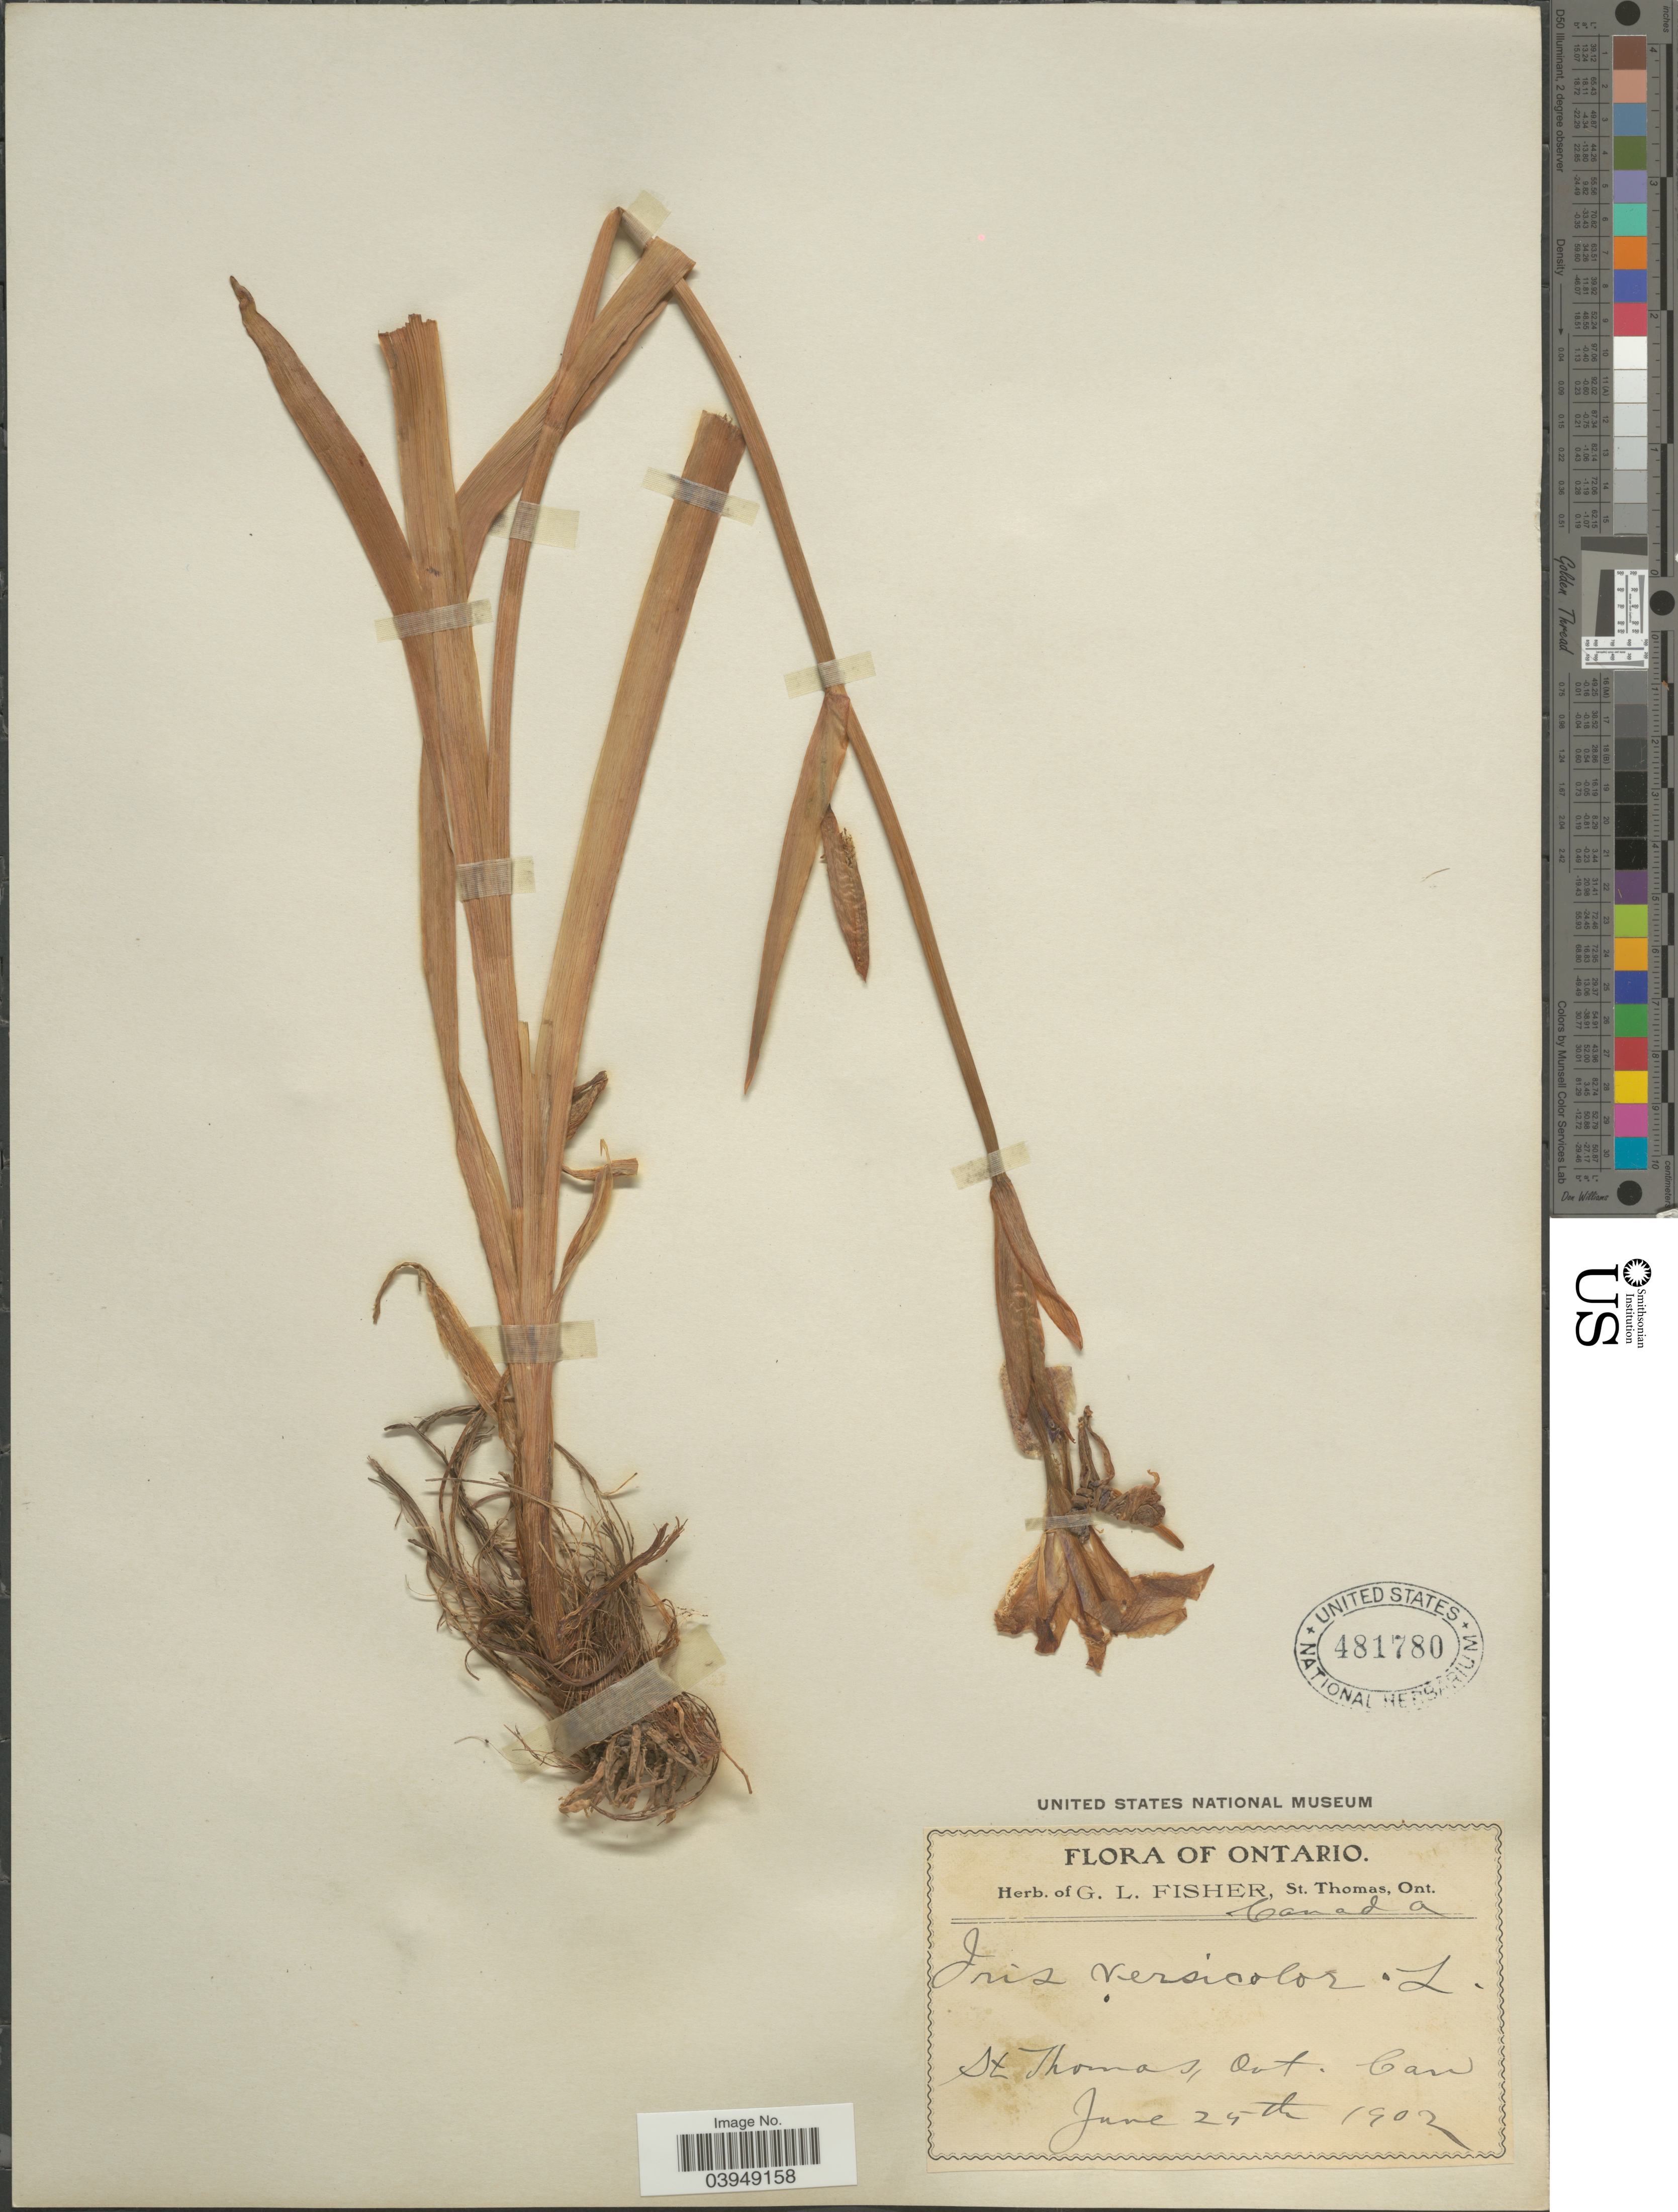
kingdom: Plantae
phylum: Tracheophyta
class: Liliopsida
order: Asparagales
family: Iridaceae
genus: Iris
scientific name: Iris versicolor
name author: L.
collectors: ex herb. Geo L. Fisher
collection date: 1902-06-25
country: Canada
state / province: Ontario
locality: St Thomas.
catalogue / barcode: US 481780